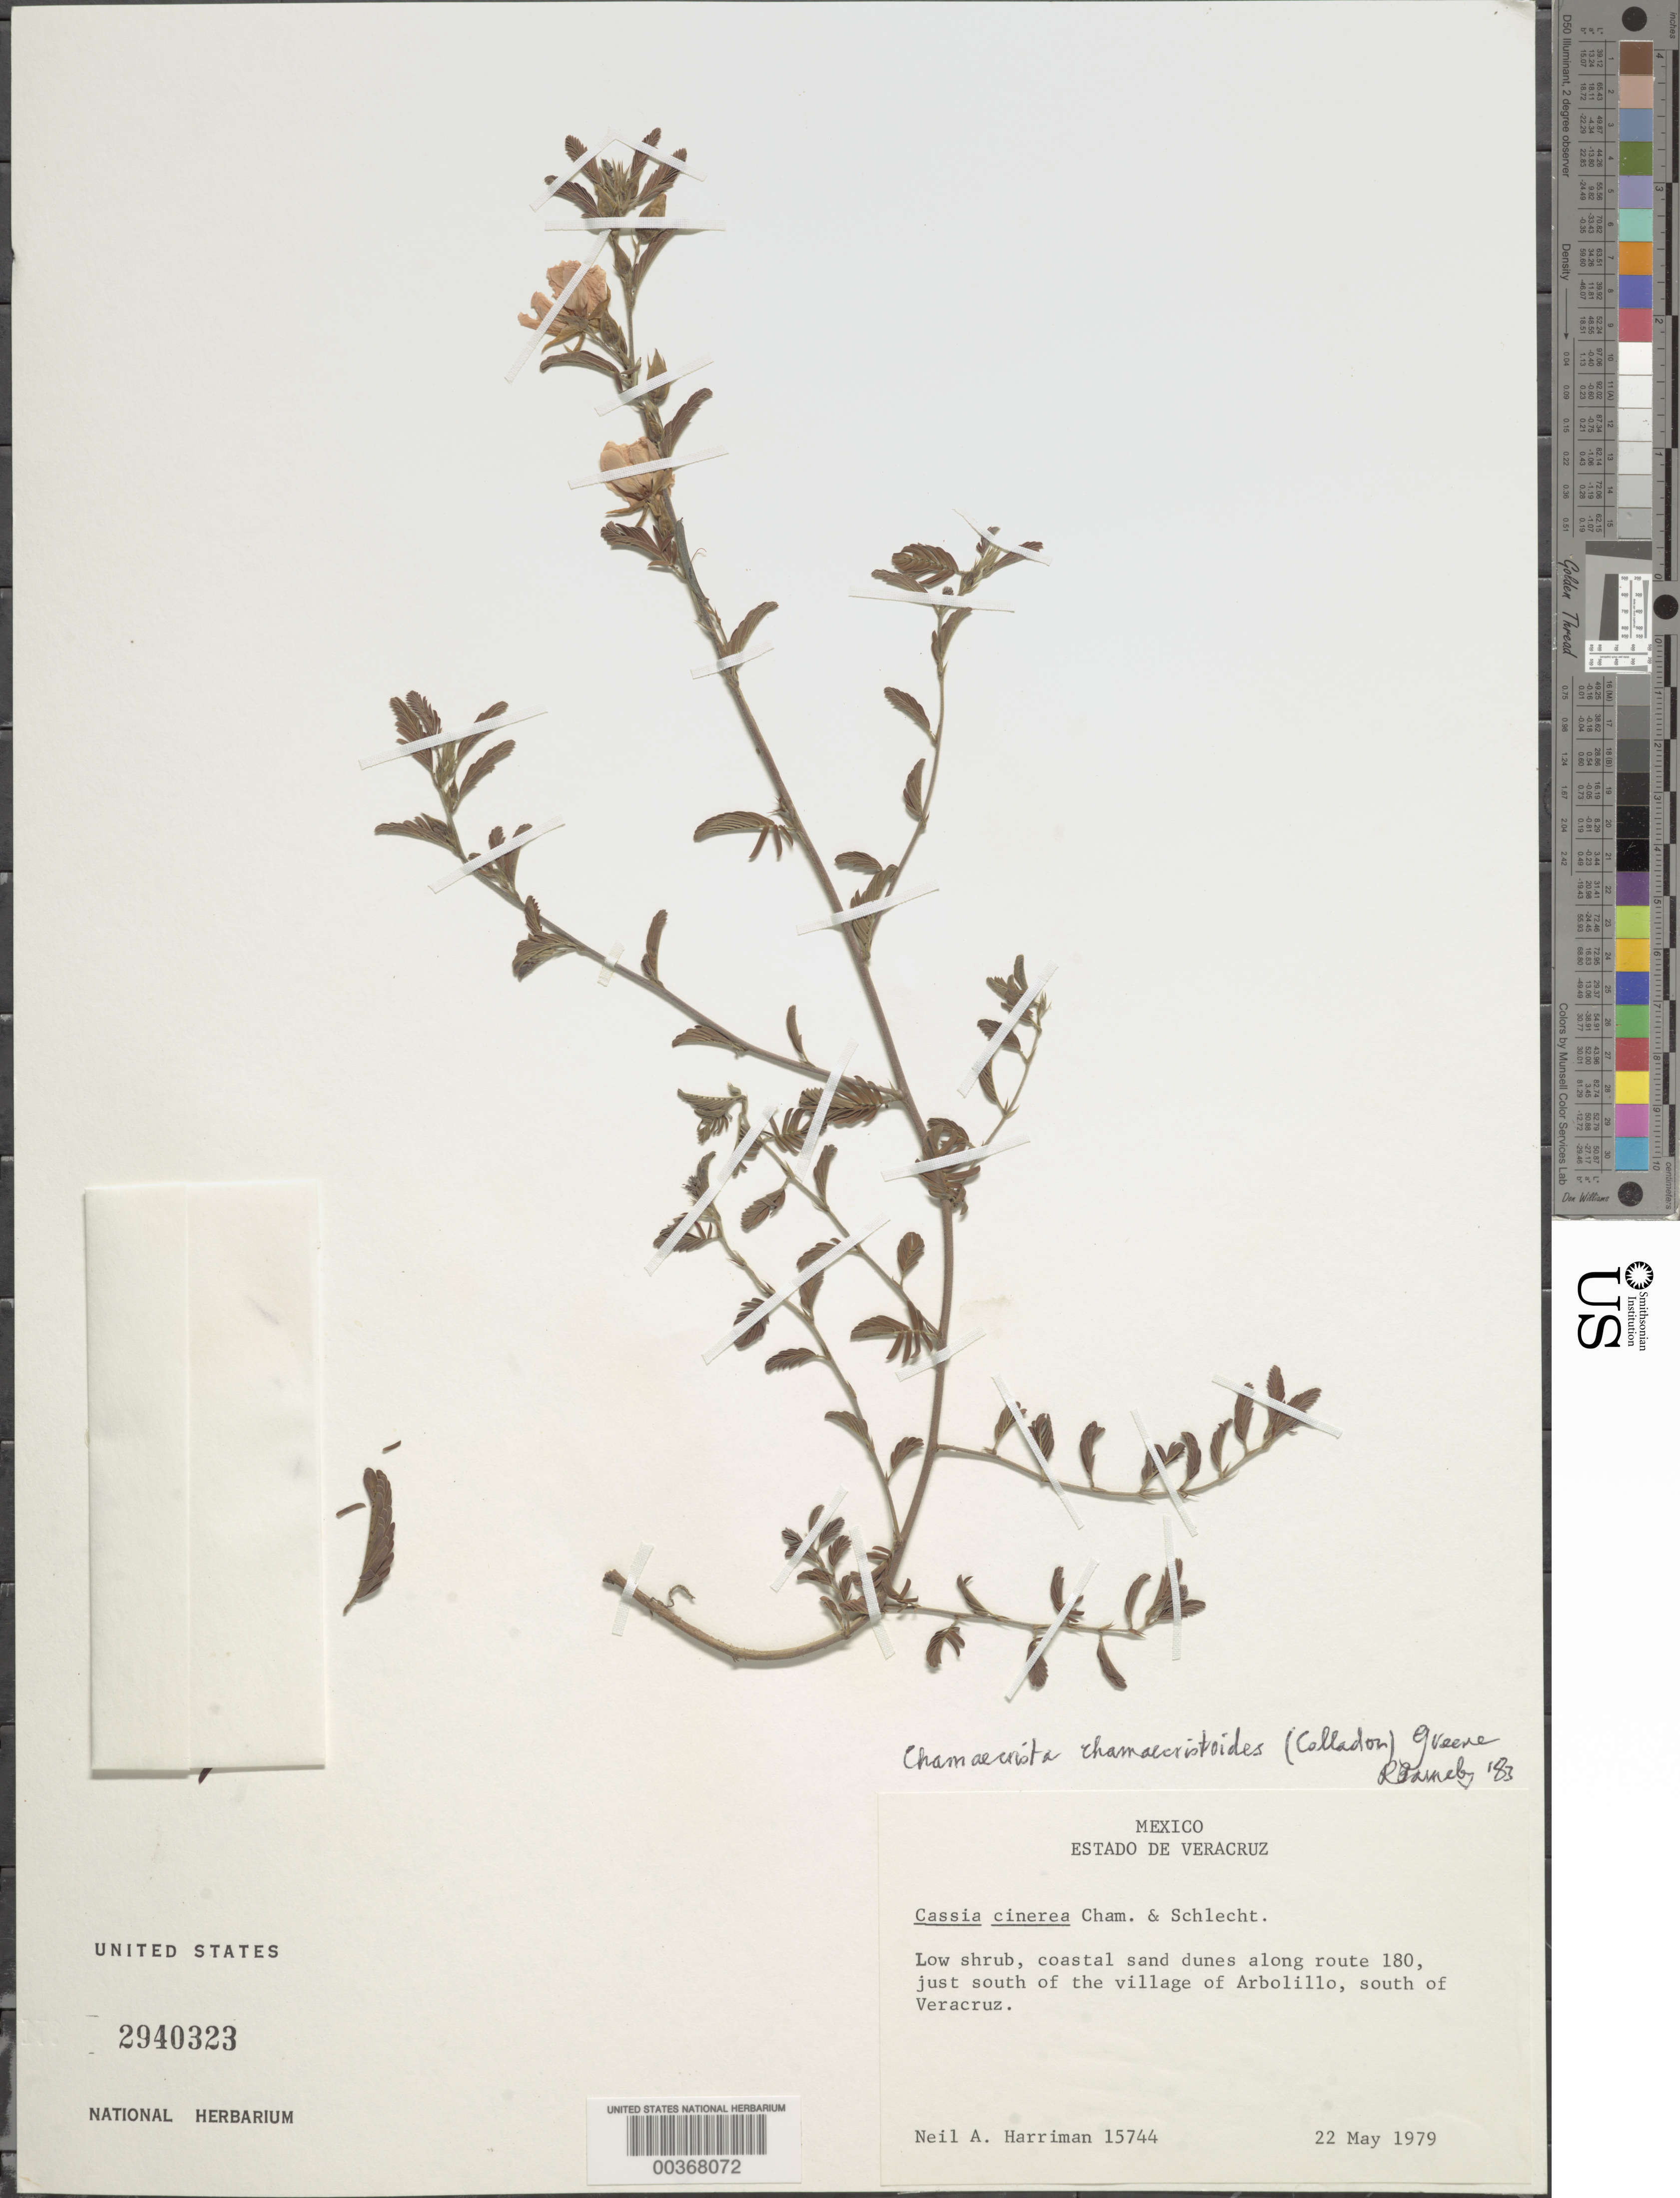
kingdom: Plantae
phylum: Tracheophyta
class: Magnoliopsida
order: Fabales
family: Fabaceae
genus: Chamaecrista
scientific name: Chamaecrista chamaecristoides var. chamaecristoides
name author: (Collad.) Greene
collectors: N. A. Harriman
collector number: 15744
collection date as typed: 22 May 1979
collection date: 1979-05-22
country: Mexico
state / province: Veracruz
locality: Along route 180, just S of the village of Arbolillo, S of Veracruz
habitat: Coastal sand dunes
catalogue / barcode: US 2940323